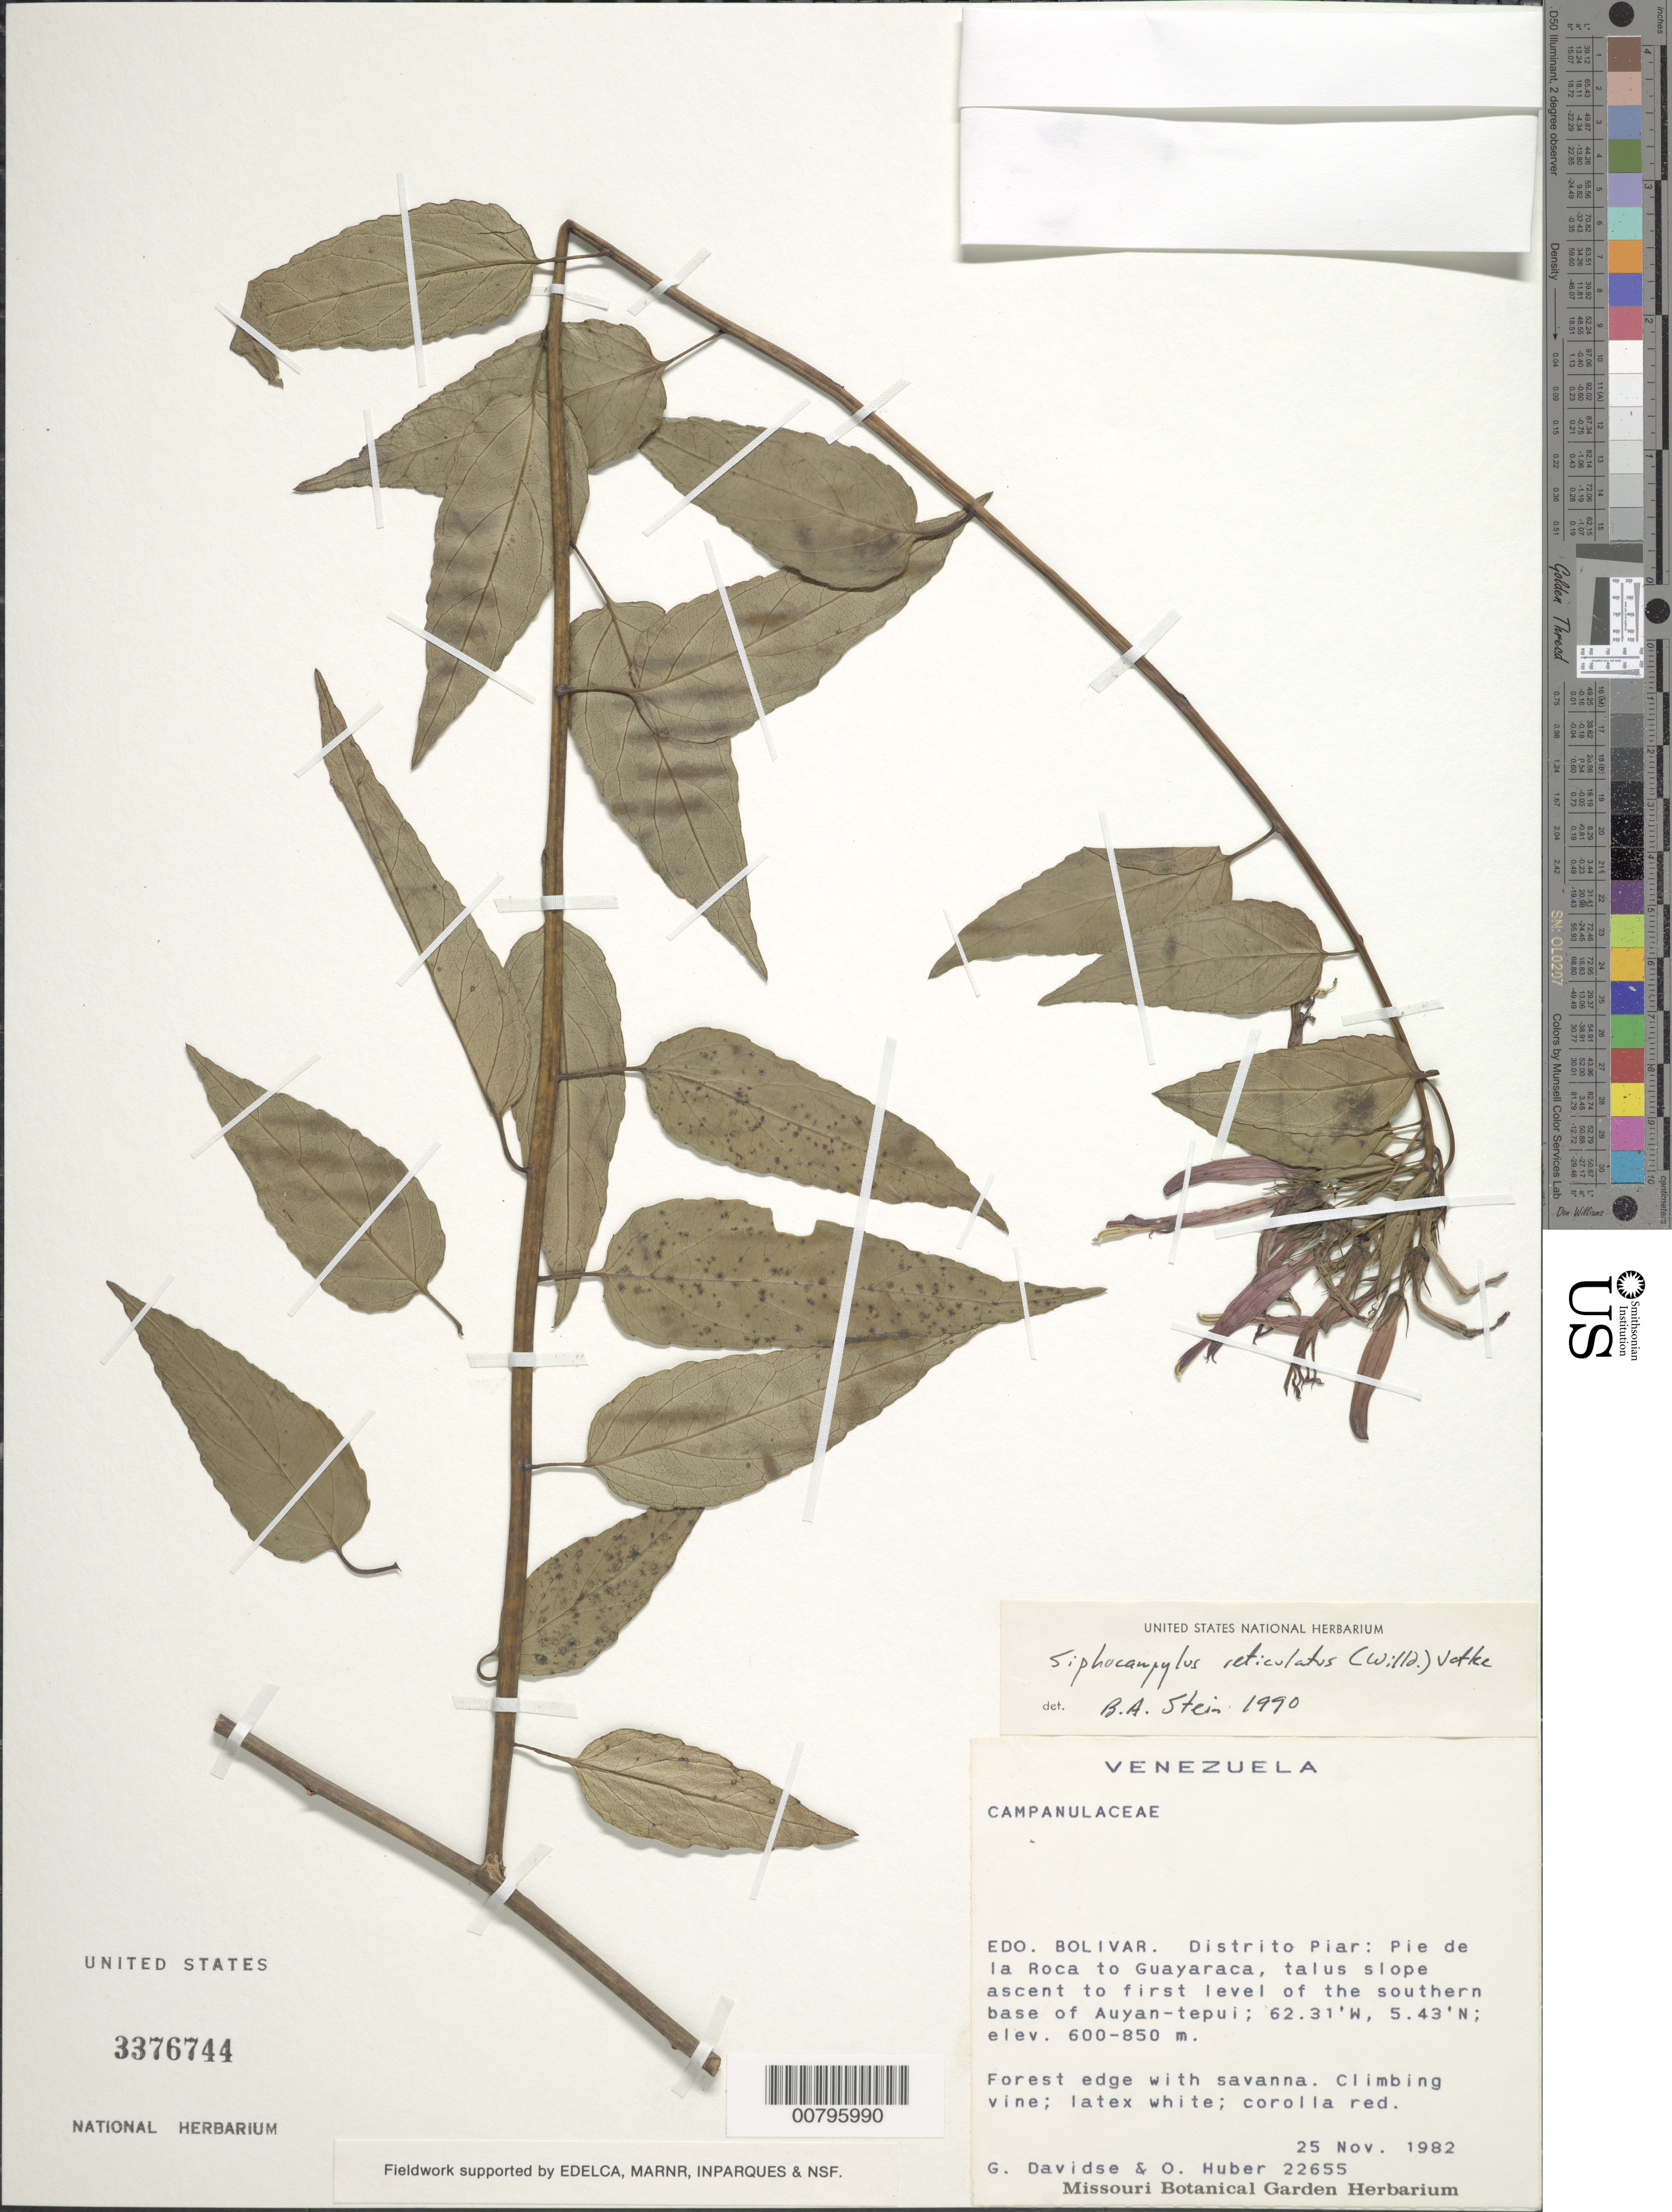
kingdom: Plantae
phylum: Tracheophyta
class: Magnoliopsida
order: Asterales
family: Campanulaceae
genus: Siphocampylus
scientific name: Siphocampylus reticulatus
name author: (Willd. ex Schult. & Roem.) Klotzsch & H. Karst. ex Vatke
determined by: Stein, B. A., Senior Director, Climate Adaptation and Resilience, National Wildlife Federation (UNITED STATES)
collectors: G. Davidse & O. Huber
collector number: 22655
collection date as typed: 25-Nov-82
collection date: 1982-11-25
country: Venezuela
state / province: Bolívar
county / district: Piar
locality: Río Ocoine, Pie de la Roca, SE base of Auyan-tepuí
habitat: Talus slope ascent to first level of the southern base of Auyan-tepui. Forest edge with savanna.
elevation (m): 600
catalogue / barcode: US 3376744